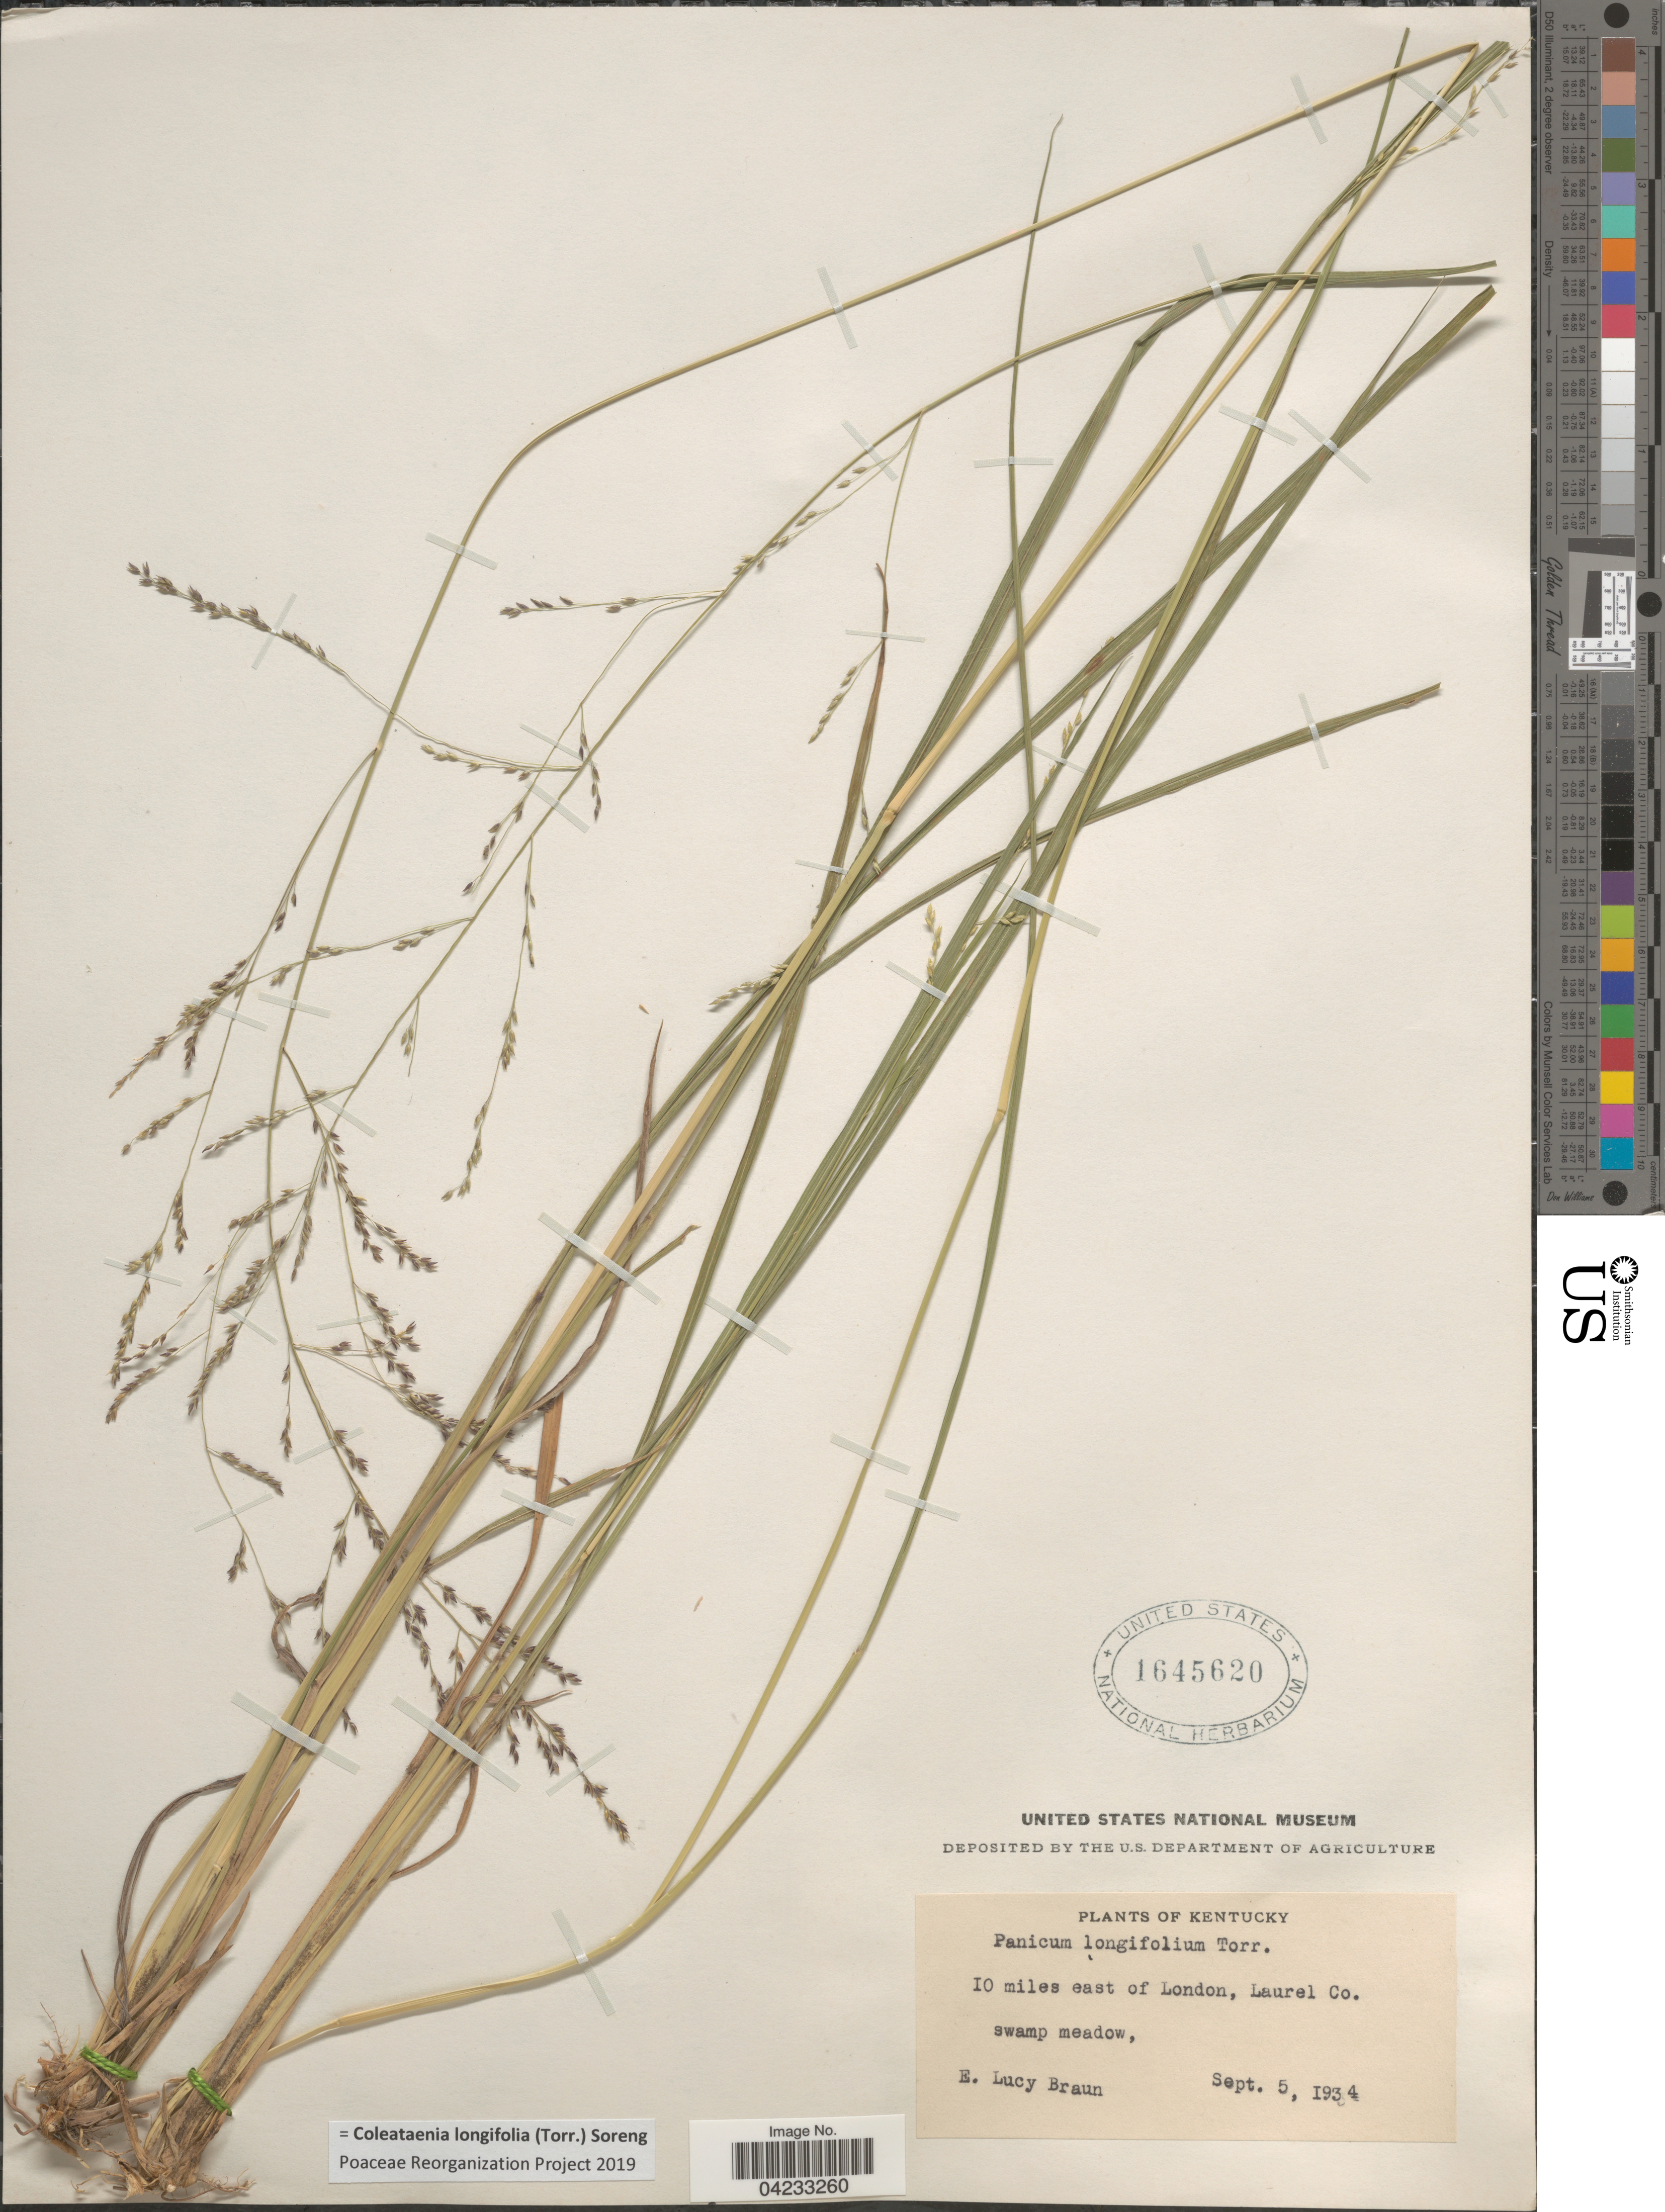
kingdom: Plantae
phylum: Tracheophyta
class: Liliopsida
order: Poales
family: Poaceae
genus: Coleataenia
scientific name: Coleataenia longifolia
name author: (Torr.) Soreng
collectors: E. L. Braun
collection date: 1934-09-05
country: United States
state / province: Kentucky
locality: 10 miles east of London, Laurel Co. swamp meadow.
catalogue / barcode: US 1645620